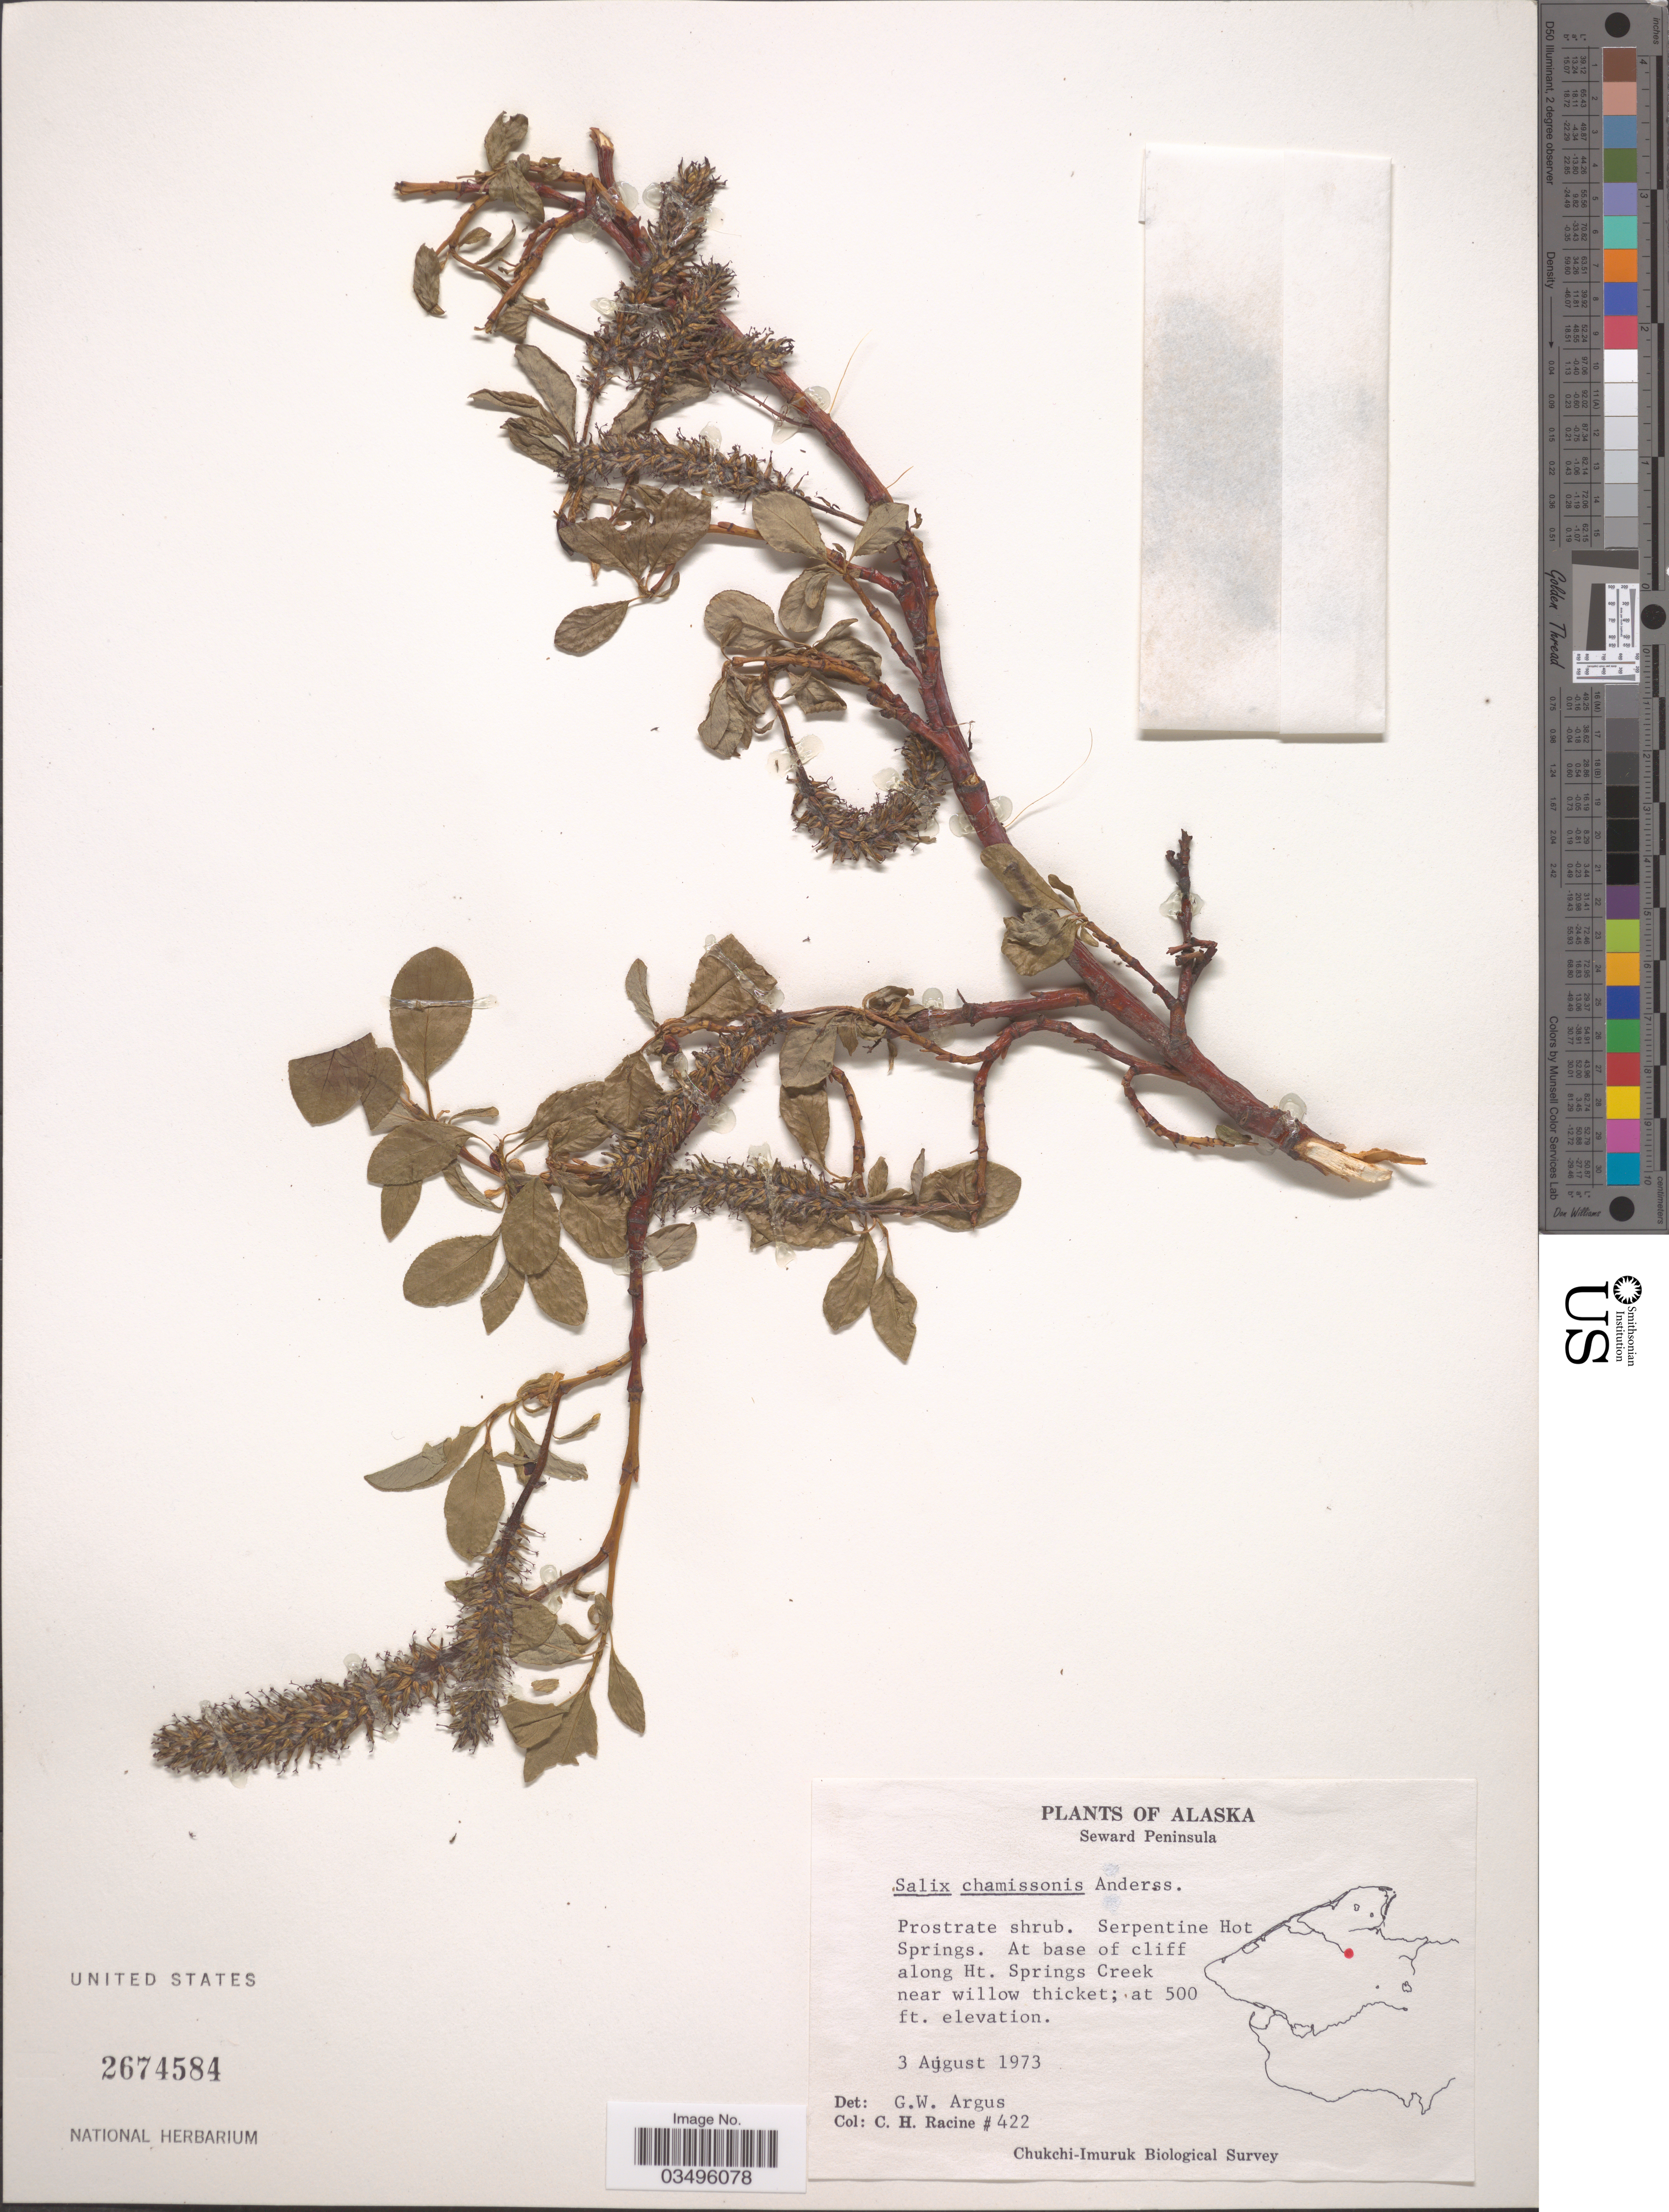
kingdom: Plantae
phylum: Tracheophyta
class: Magnoliopsida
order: Malpighiales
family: Salicaceae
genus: Salix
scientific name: Salix chamissonis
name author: Andersson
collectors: C. Racine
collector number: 422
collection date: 1973-08-03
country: United States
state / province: Alaska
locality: Seward Peninsula. Serpentine Hot Springs. At base of cliff along Ht. Springs Creek near willow thicket.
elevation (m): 152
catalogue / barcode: US 2674584